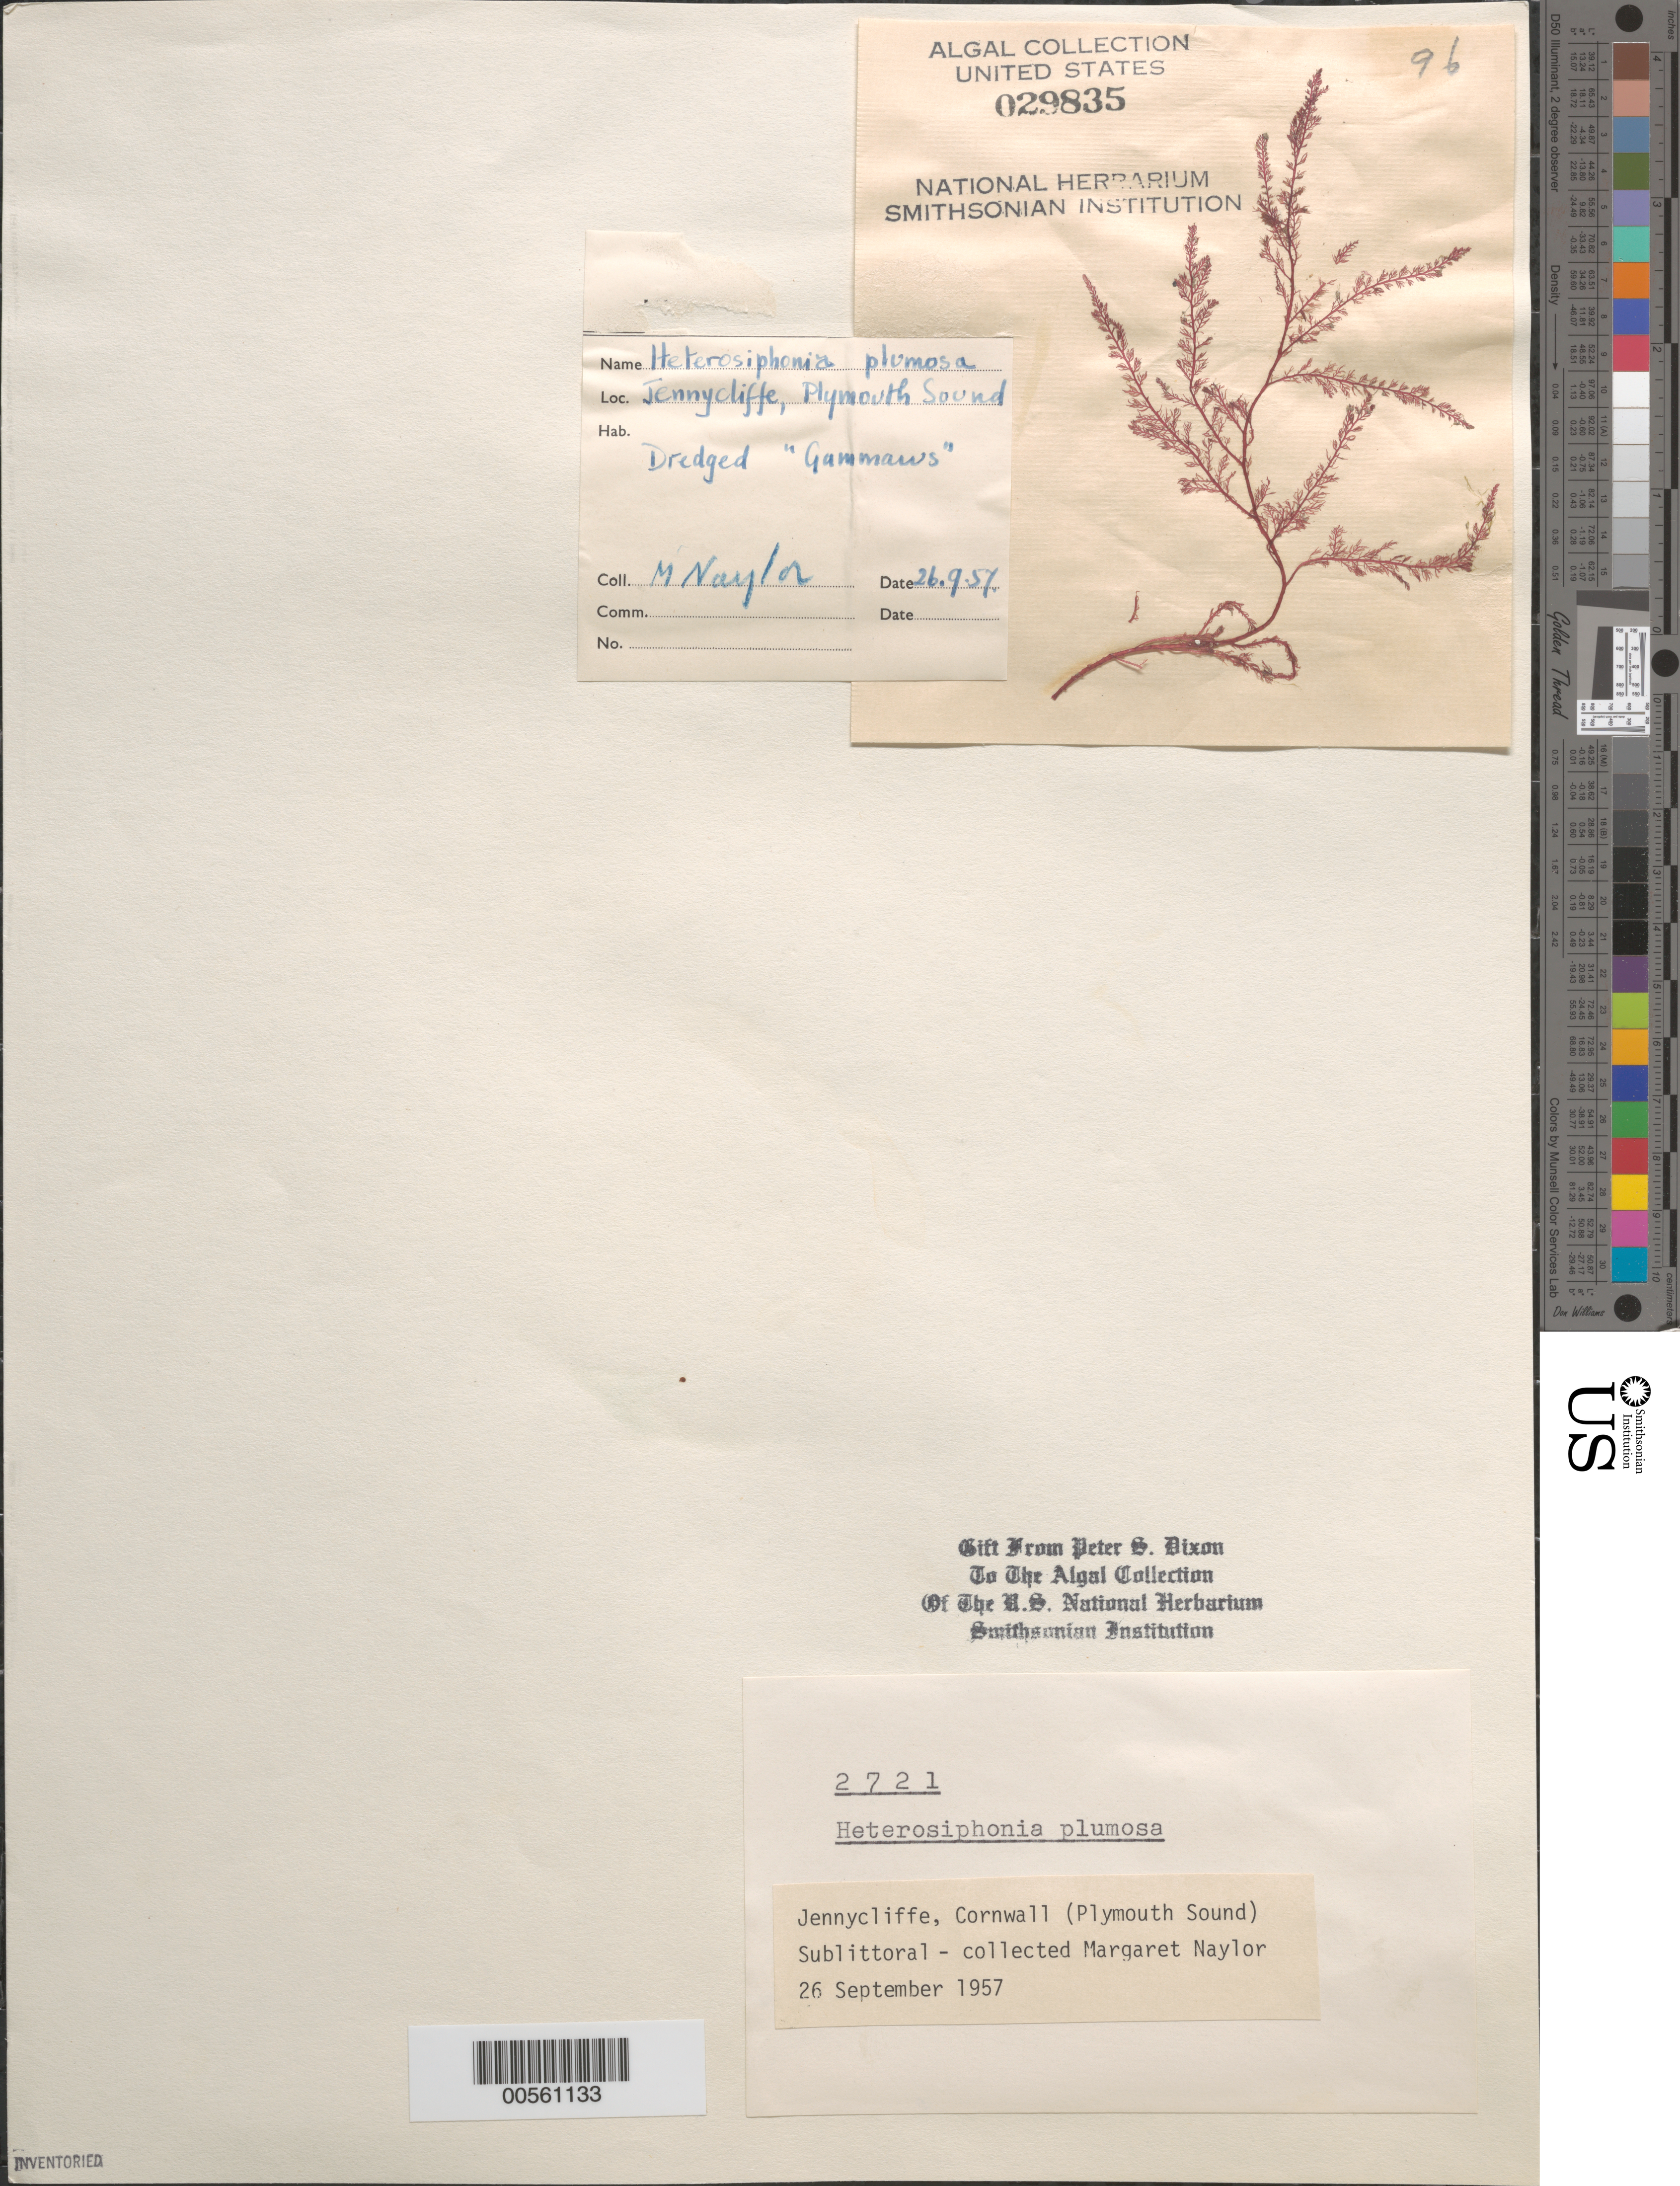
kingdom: Plantae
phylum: Rhodophyta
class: Florideophyceae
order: Ceramiales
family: Dasyaceae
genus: Heterosiphonia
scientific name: Heterosiphonia plumosa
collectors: M. Roberts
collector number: PSD 2721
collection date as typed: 26 Sep 1957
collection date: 1957-09-26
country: United Kingdom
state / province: England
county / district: Cornwall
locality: Jennycliffe, Plymouth Sound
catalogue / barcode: US 29835